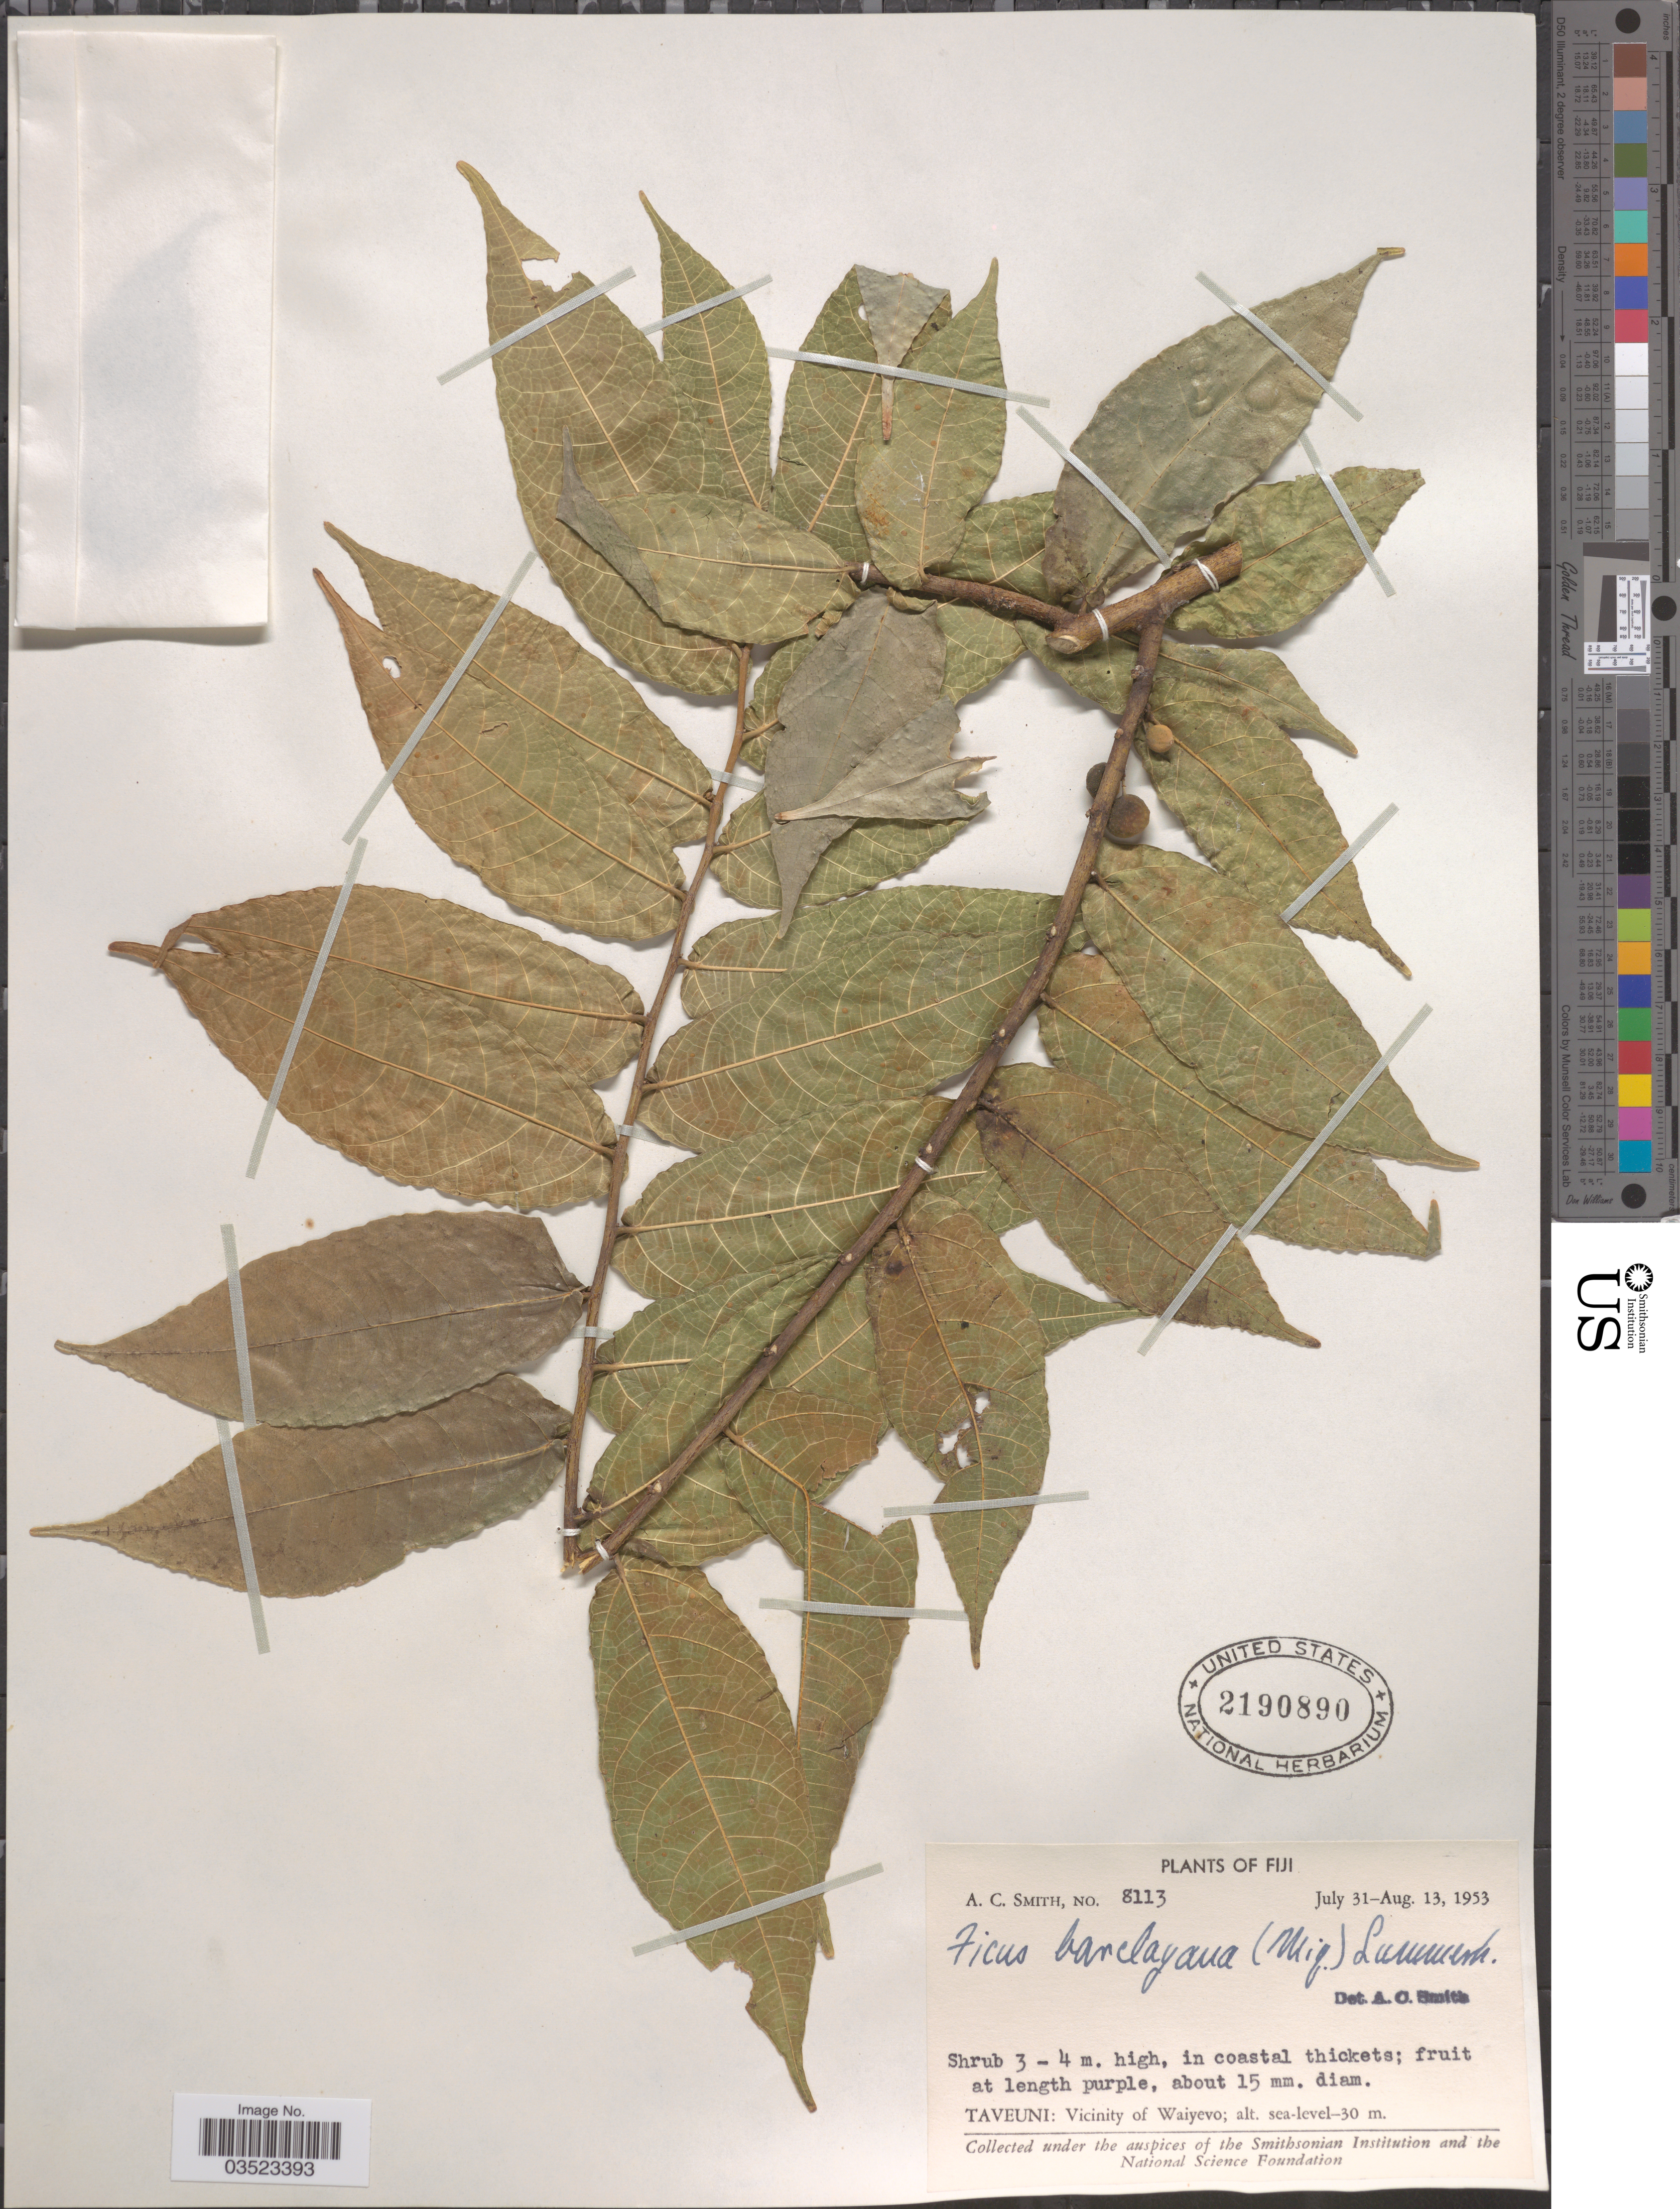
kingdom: Plantae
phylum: Tracheophyta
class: Magnoliopsida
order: Rosales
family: Moraceae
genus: Ficus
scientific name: Ficus barclayana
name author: (Miq.) Summerh.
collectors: A. C. Smith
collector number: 8113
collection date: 1953-07-31/1953-08-13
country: Fiji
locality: Taveuni: Vicinity of Waiyevo.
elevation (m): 0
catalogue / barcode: US 2190890